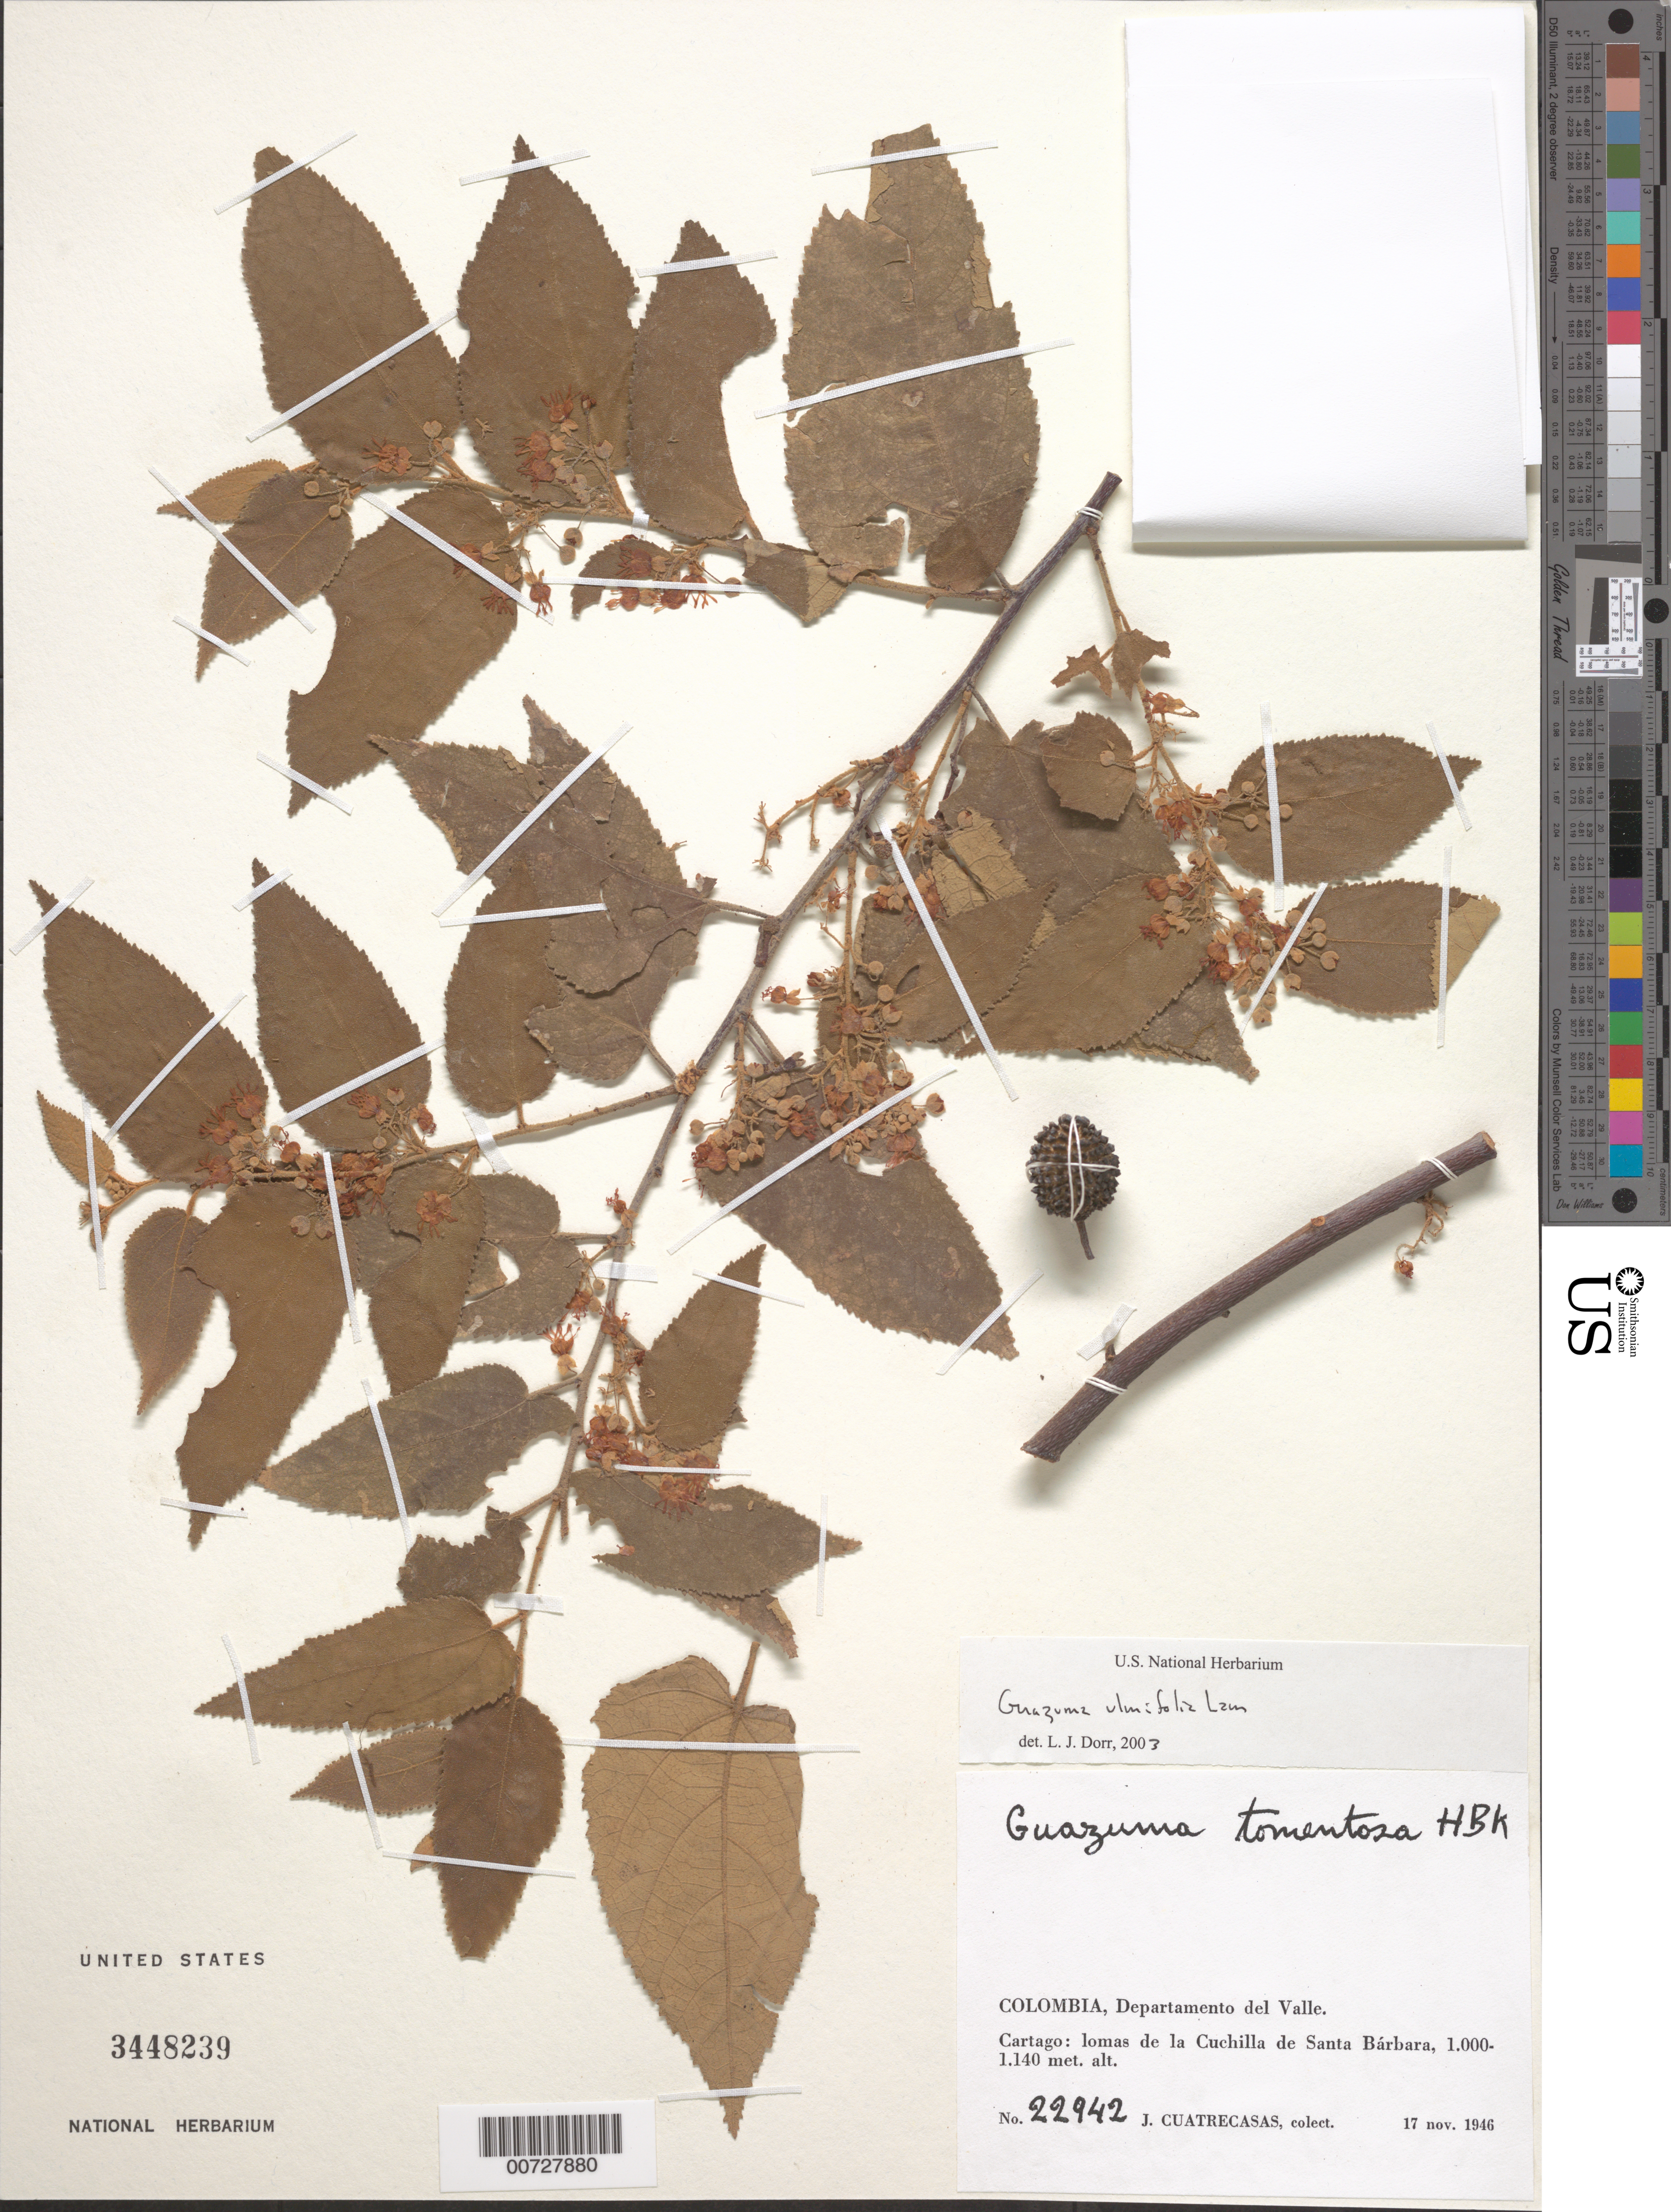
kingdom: Plantae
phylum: Tracheophyta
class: Magnoliopsida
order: Malvales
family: Malvaceae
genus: Guazuma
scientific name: Guazuma ulmifolia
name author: Lam.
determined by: Dorr, L. J., (BOT), Smithsonian Institution - National Museum of Natural History (UNITED STATES)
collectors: J. Cuatrecasas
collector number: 22942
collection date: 1946-11-17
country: Colombia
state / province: Valle del Cauca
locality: Cartago: lomas de la Cuchilla de Santa Bárbara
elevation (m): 1000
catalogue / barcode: US 3448239